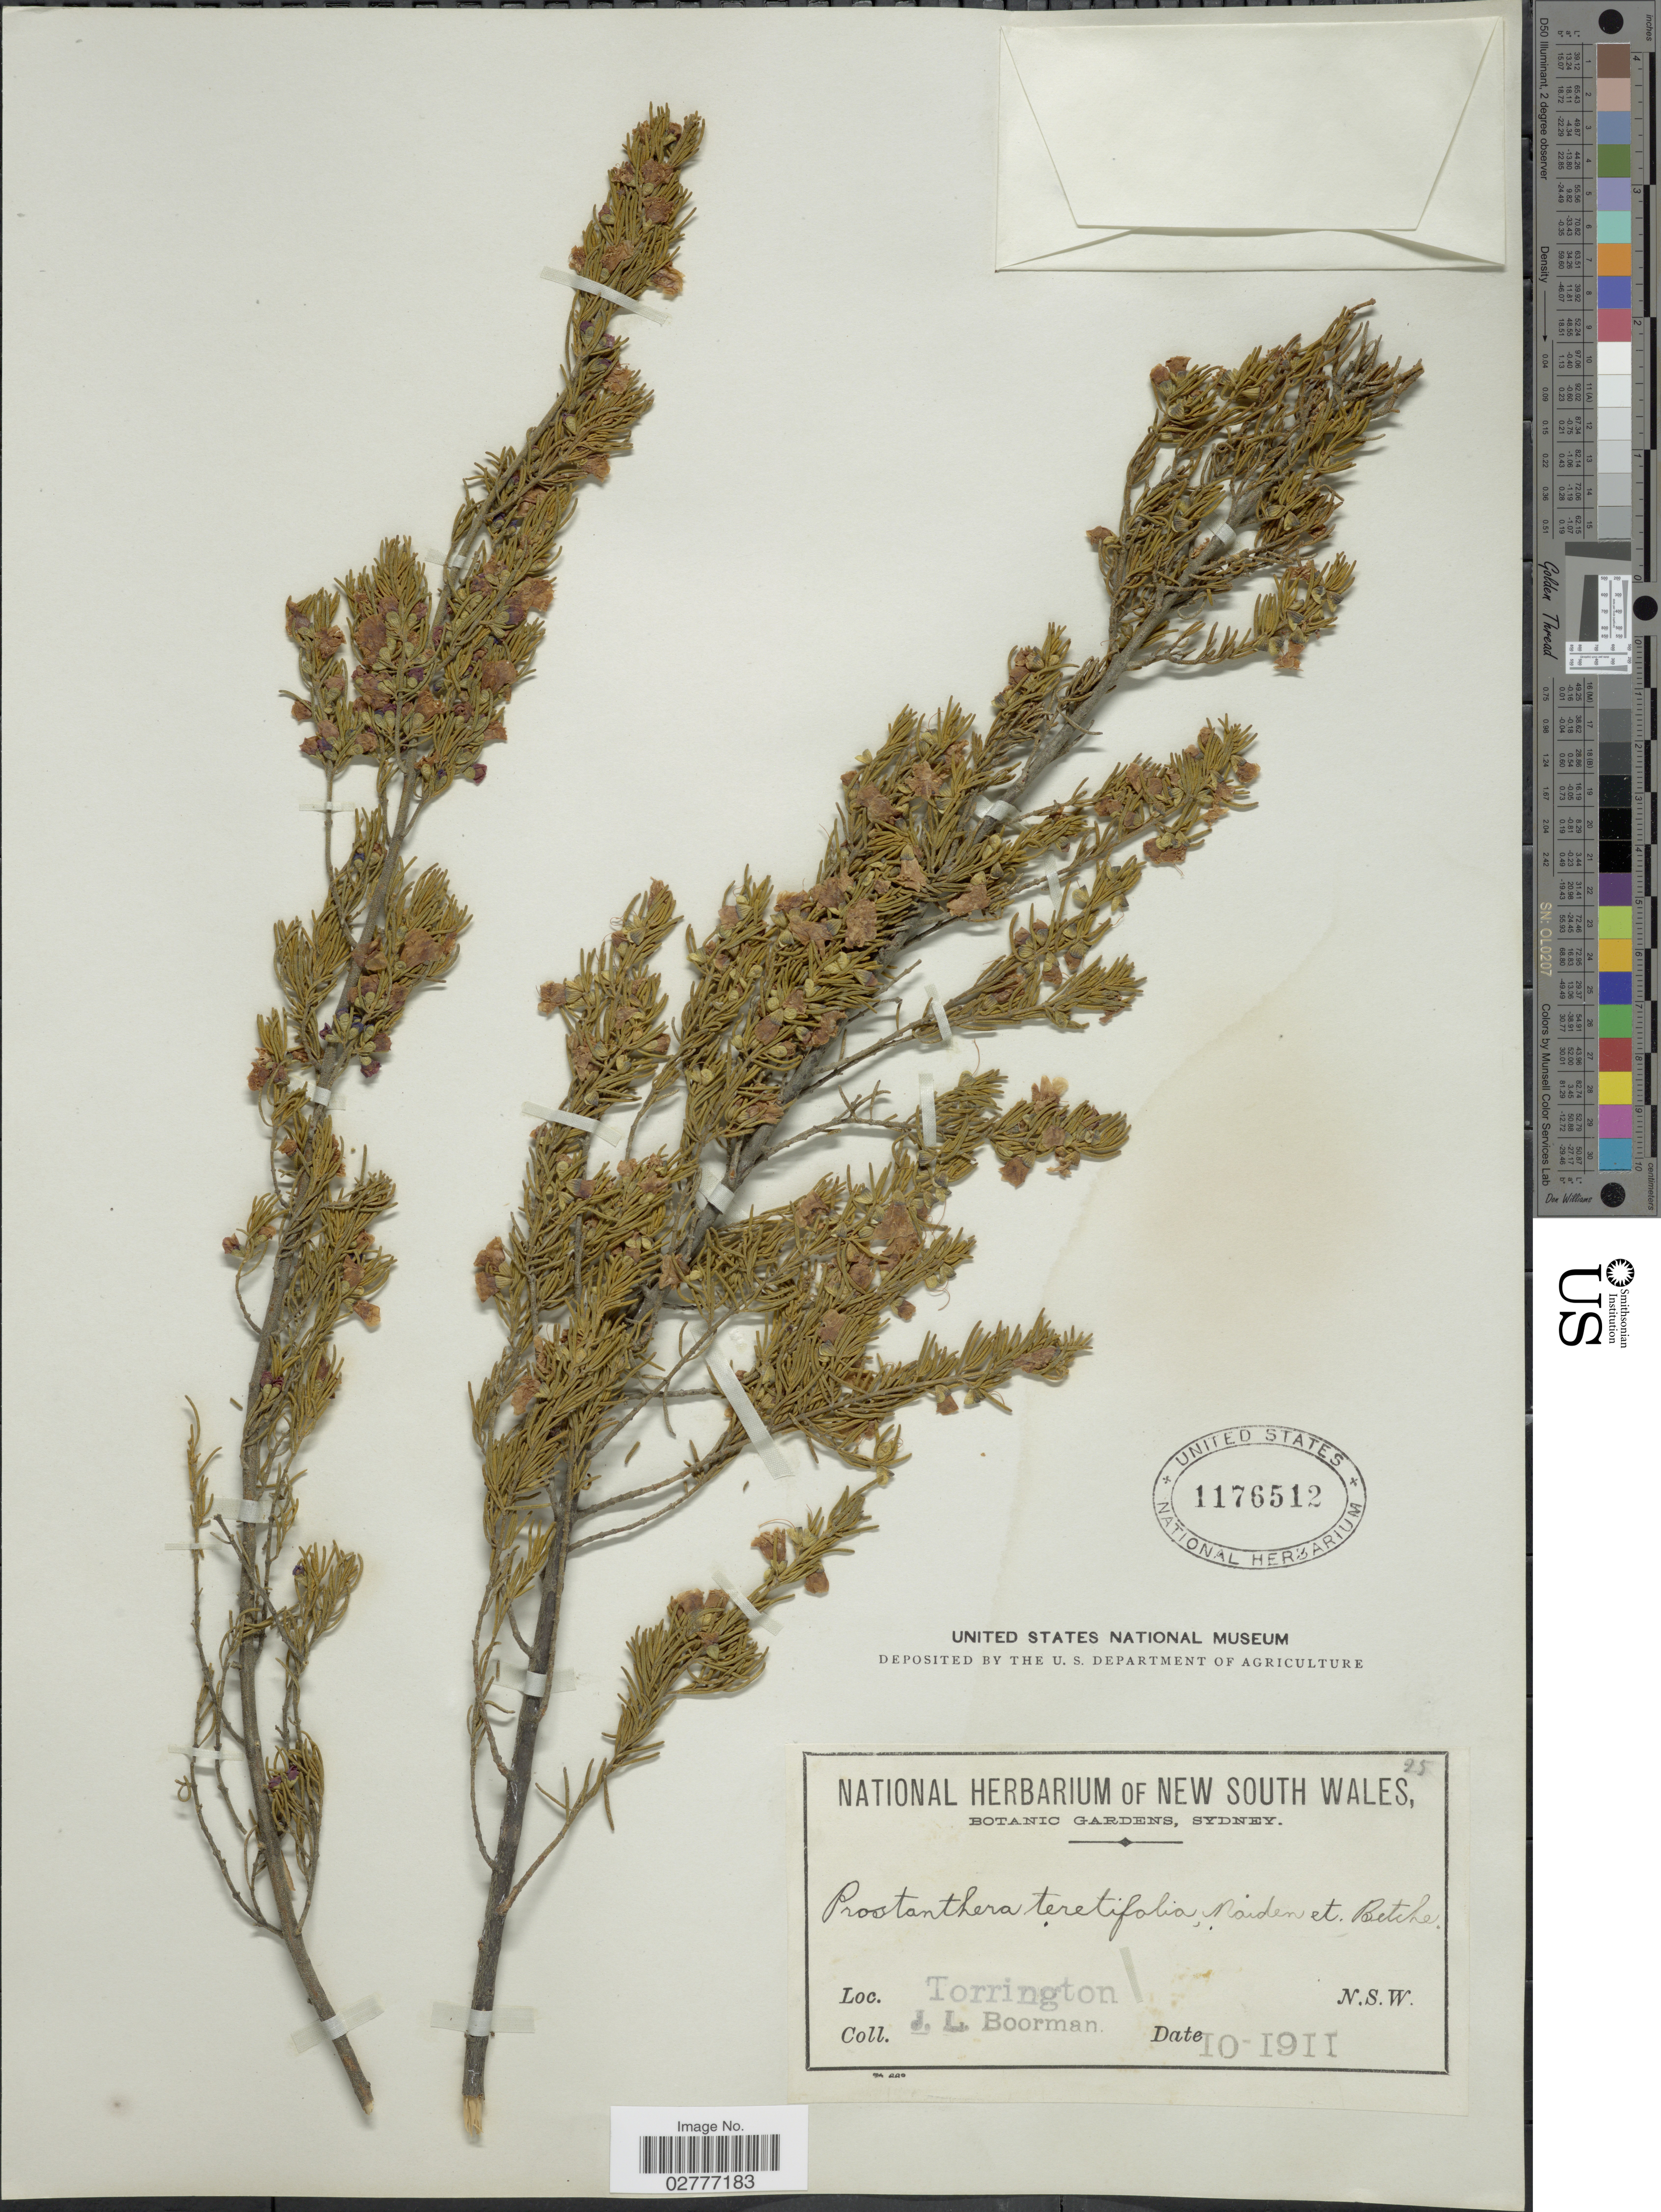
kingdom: Plantae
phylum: Tracheophyta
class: Magnoliopsida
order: Lamiales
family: Lamiaceae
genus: Prostanthera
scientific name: Prostanthera teretifolia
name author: Maiden & Betche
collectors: J. Boorman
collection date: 1911-10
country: Australia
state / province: New South Wales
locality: Torrington. N.S.W.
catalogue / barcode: US 1176512